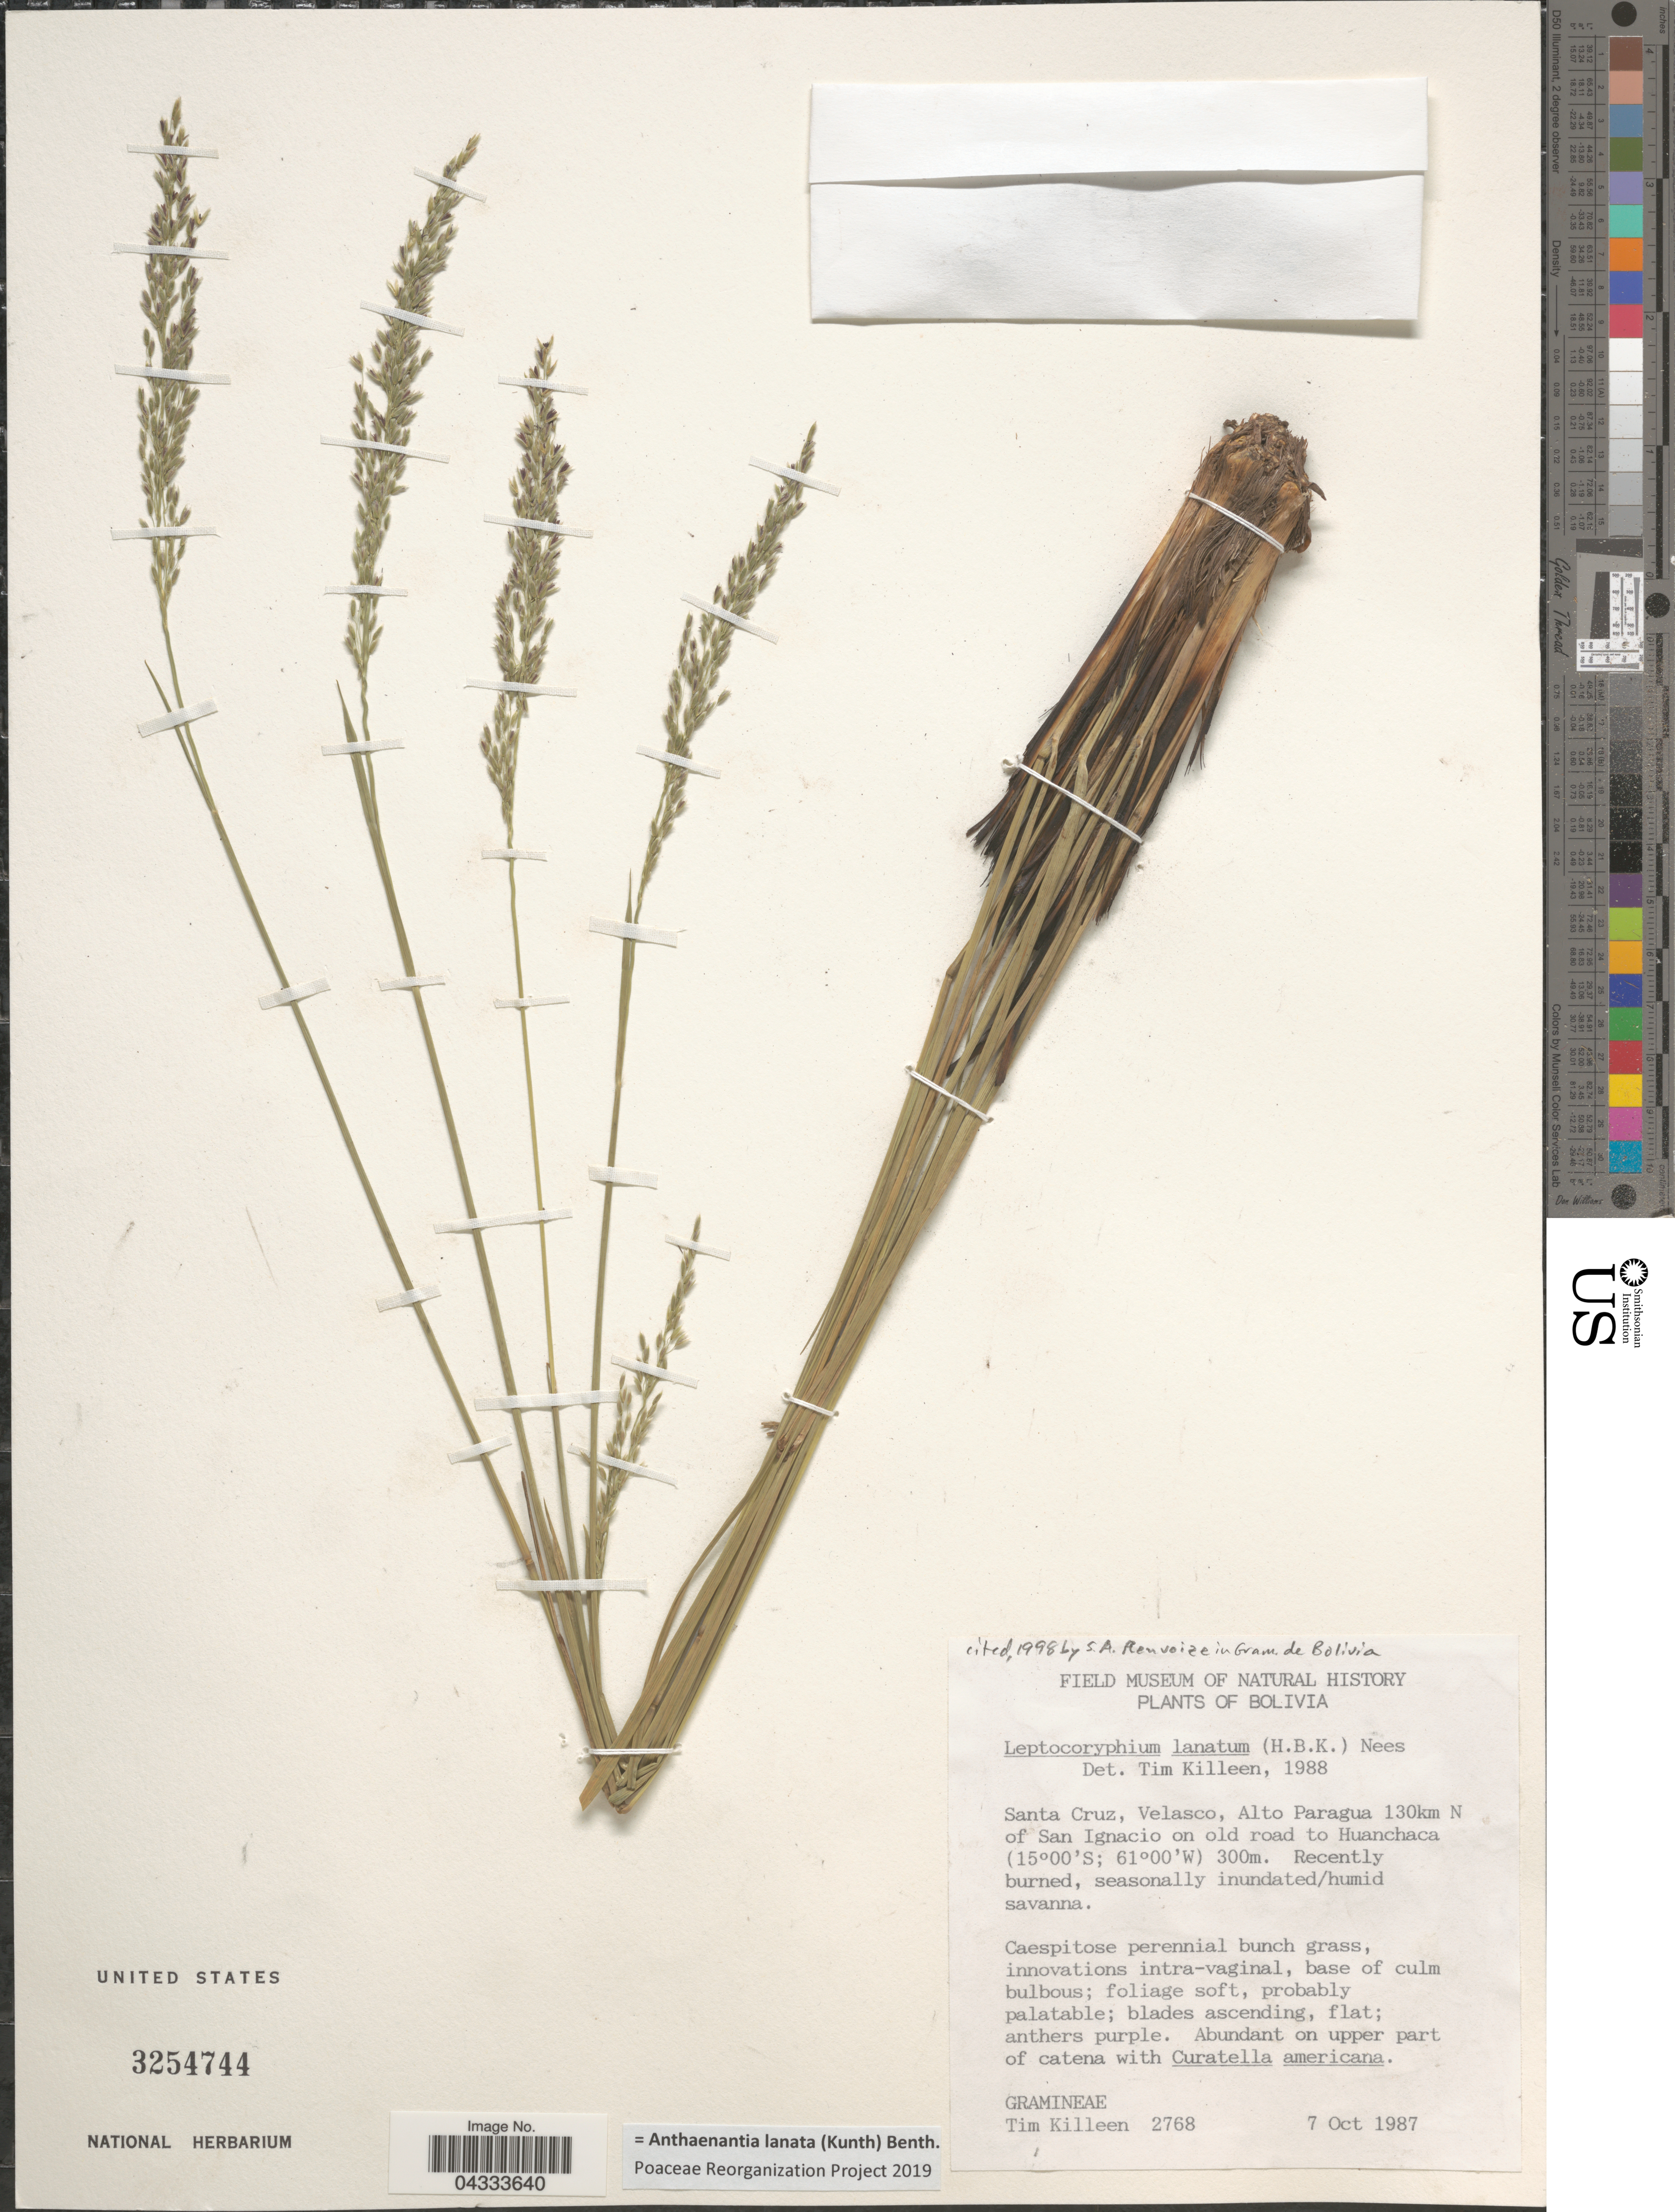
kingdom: Plantae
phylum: Tracheophyta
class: Liliopsida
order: Poales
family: Poaceae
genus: Anthaenantia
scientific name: Anthaenantia lanata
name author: (Kunth) Benth.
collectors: T. J. Killeen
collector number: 2768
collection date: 1987-10-07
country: Bolivia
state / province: Santa Cruz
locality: Velasco, Alto Paragua 130km N of San Ignacio on old road to Huanchaca.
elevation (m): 300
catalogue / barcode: US 3254744